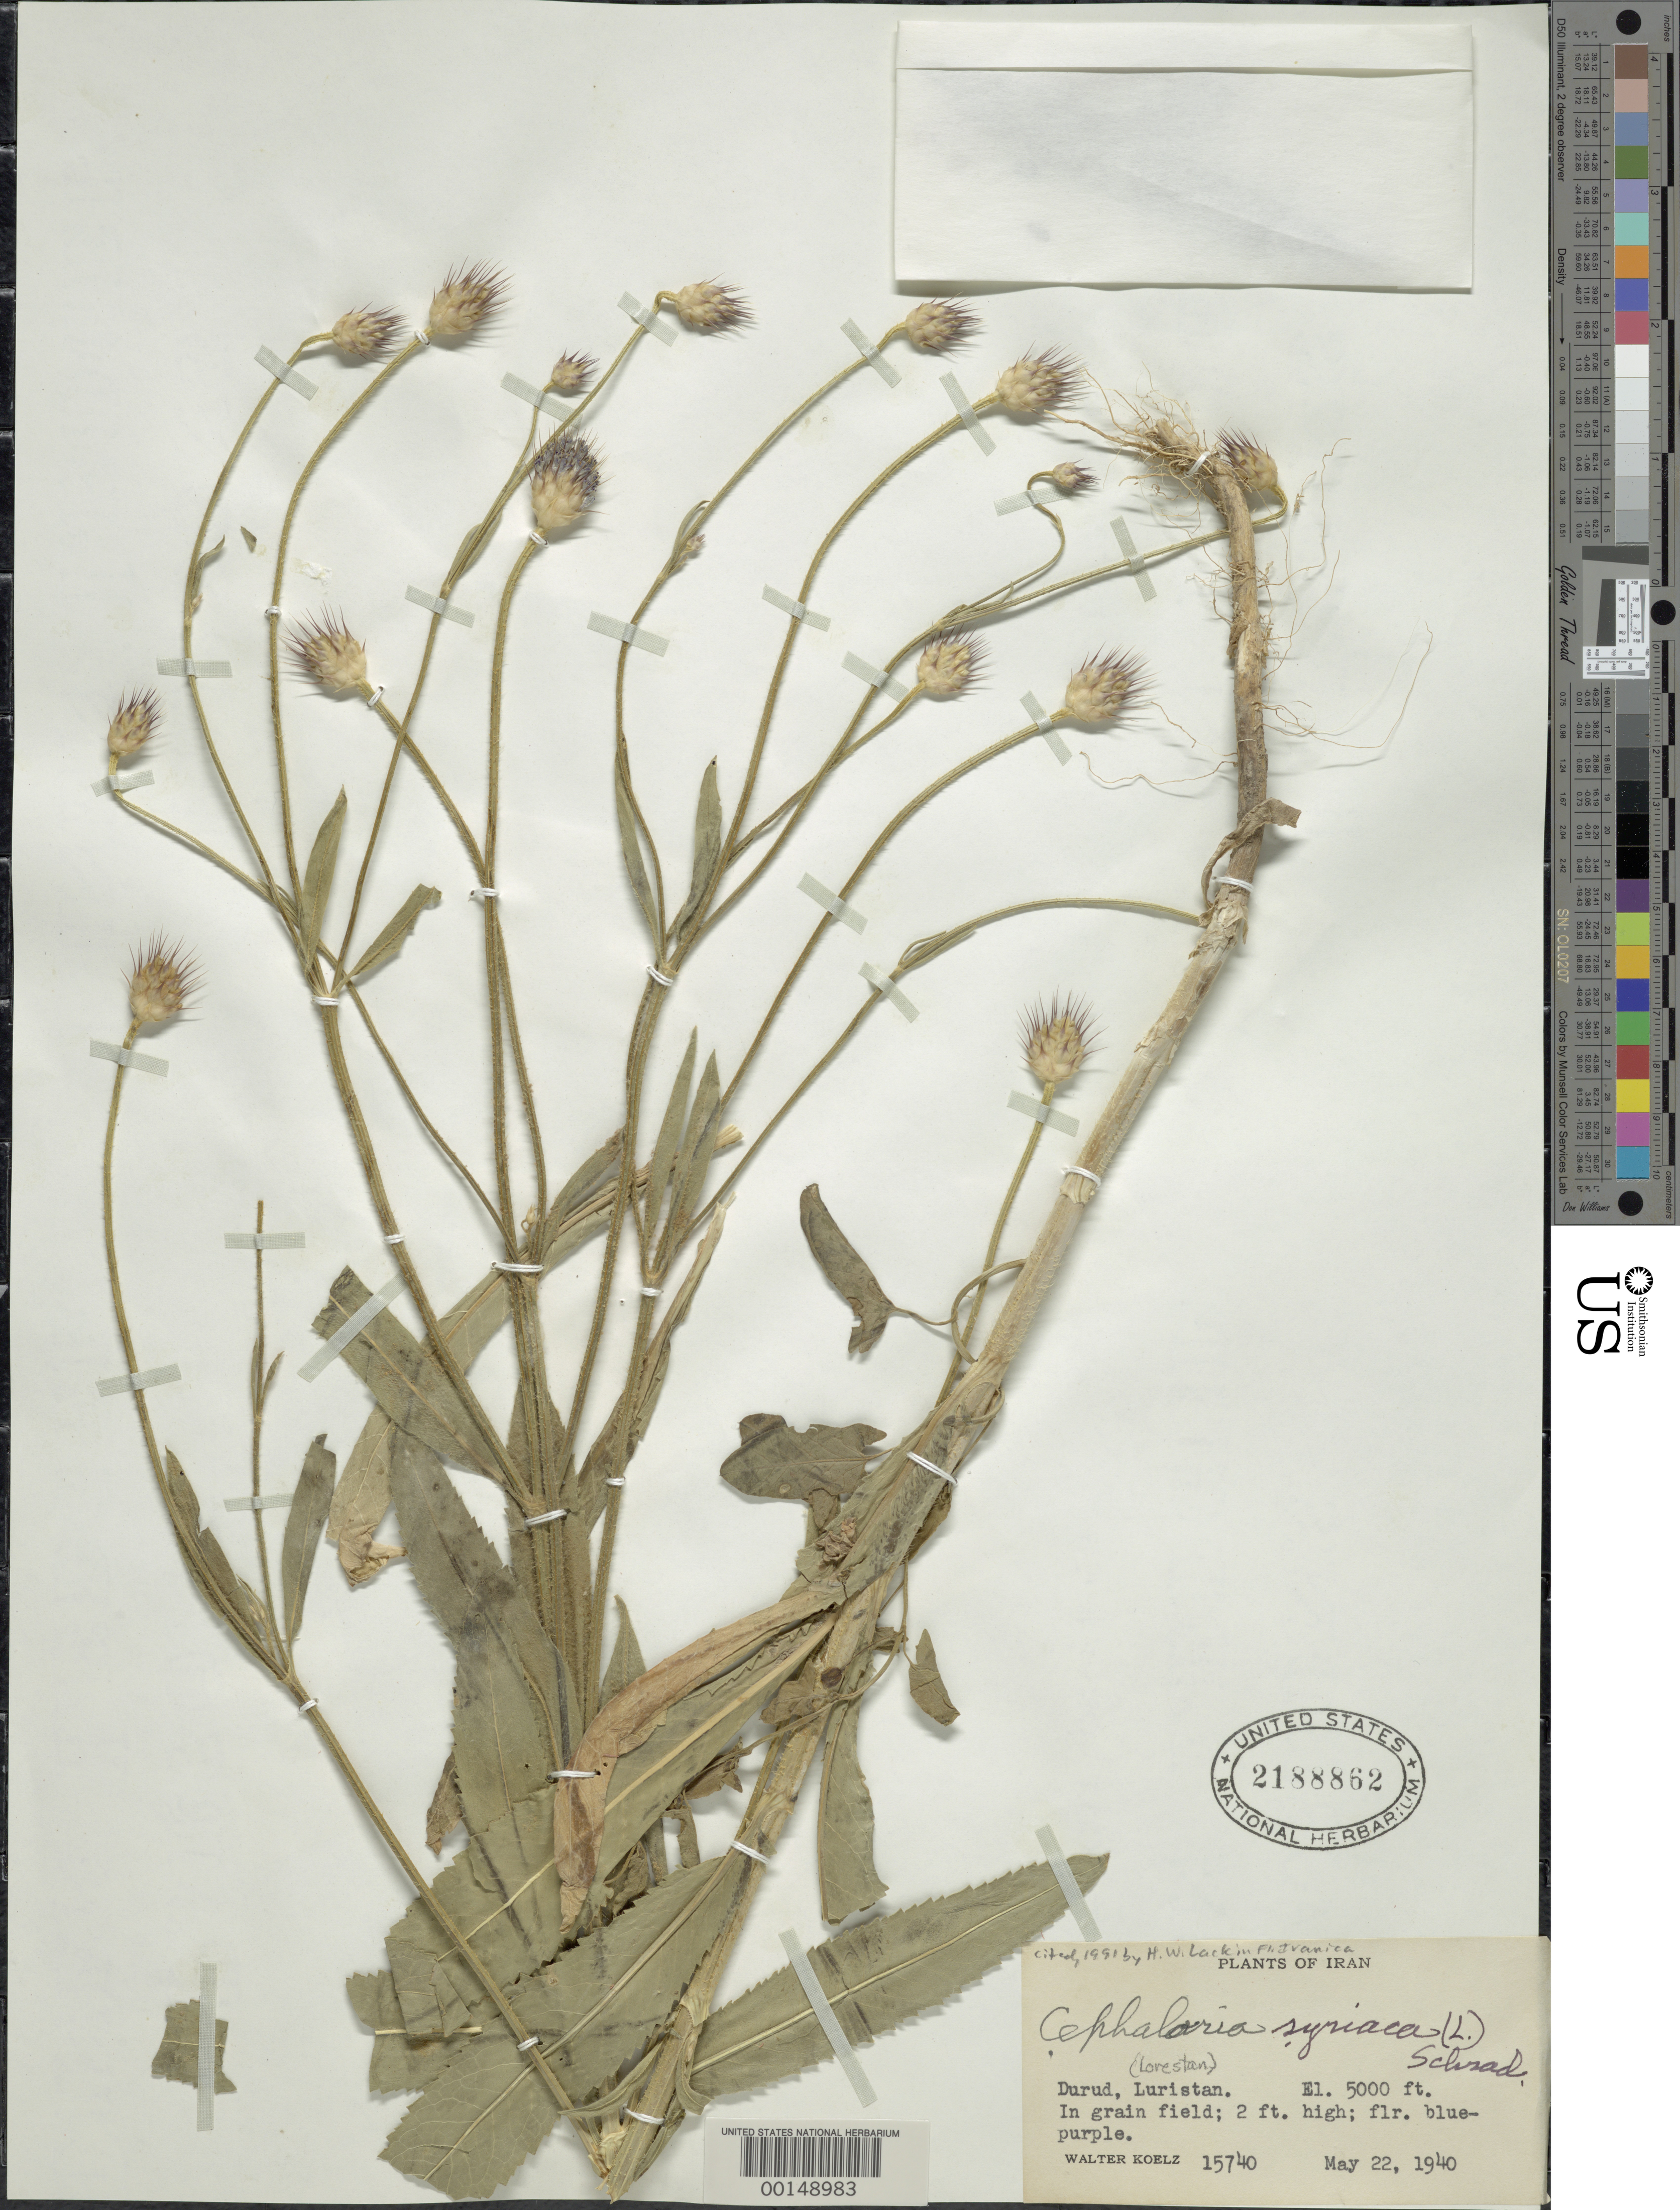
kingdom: Plantae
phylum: Tracheophyta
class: Magnoliopsida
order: Dipsacales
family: Caprifoliaceae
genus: Cephalaria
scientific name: Cephalaria syriaca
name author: Schrad.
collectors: W. N. Koelz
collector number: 15740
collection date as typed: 22 May 1940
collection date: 1940-05-22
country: Iran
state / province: Lorestan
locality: (Luristan), Durud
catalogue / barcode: US 2188862